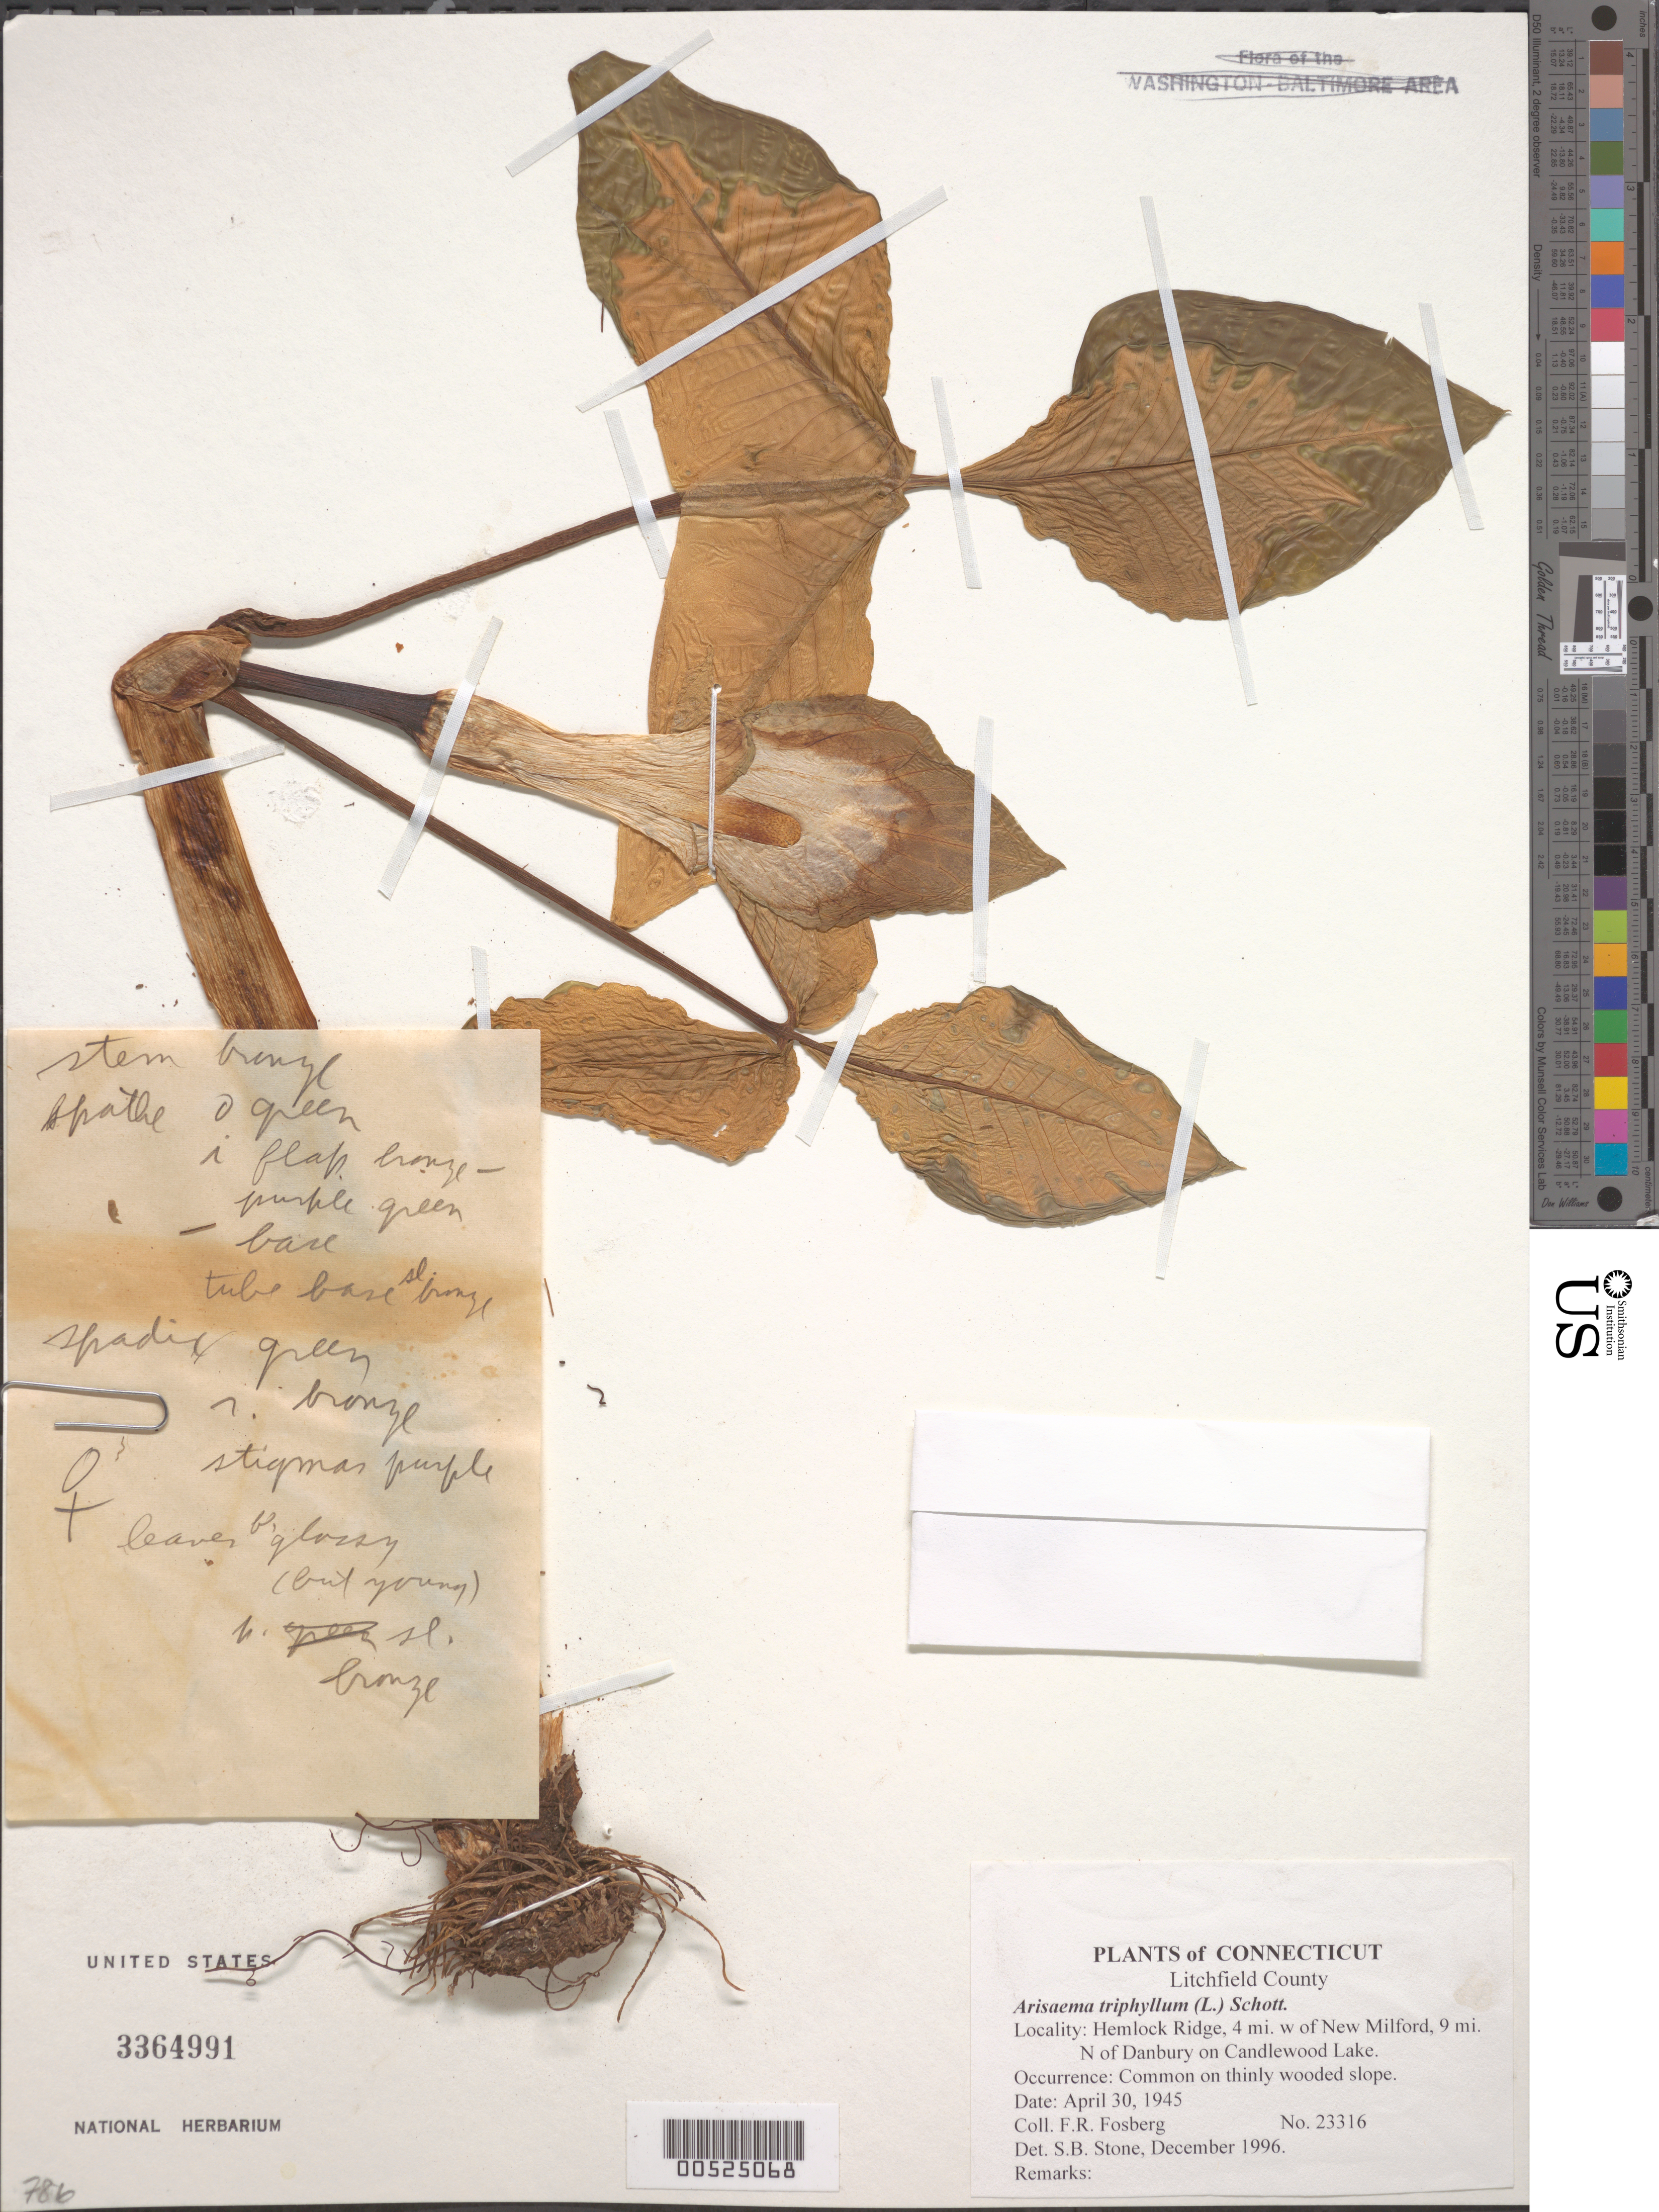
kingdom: Plantae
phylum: Tracheophyta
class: Liliopsida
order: Alismatales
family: Araceae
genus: Arisaema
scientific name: Arisaema triphyllum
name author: (L.) Schott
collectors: F. R. Fosberg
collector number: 23316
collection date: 1945-04-30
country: United States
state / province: Connecticut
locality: Litchfield County. Hemlock Ridge, 4 mi. w of New Milford, 9 mi. N of Danbury on Candlewood Lake.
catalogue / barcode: US 3364991